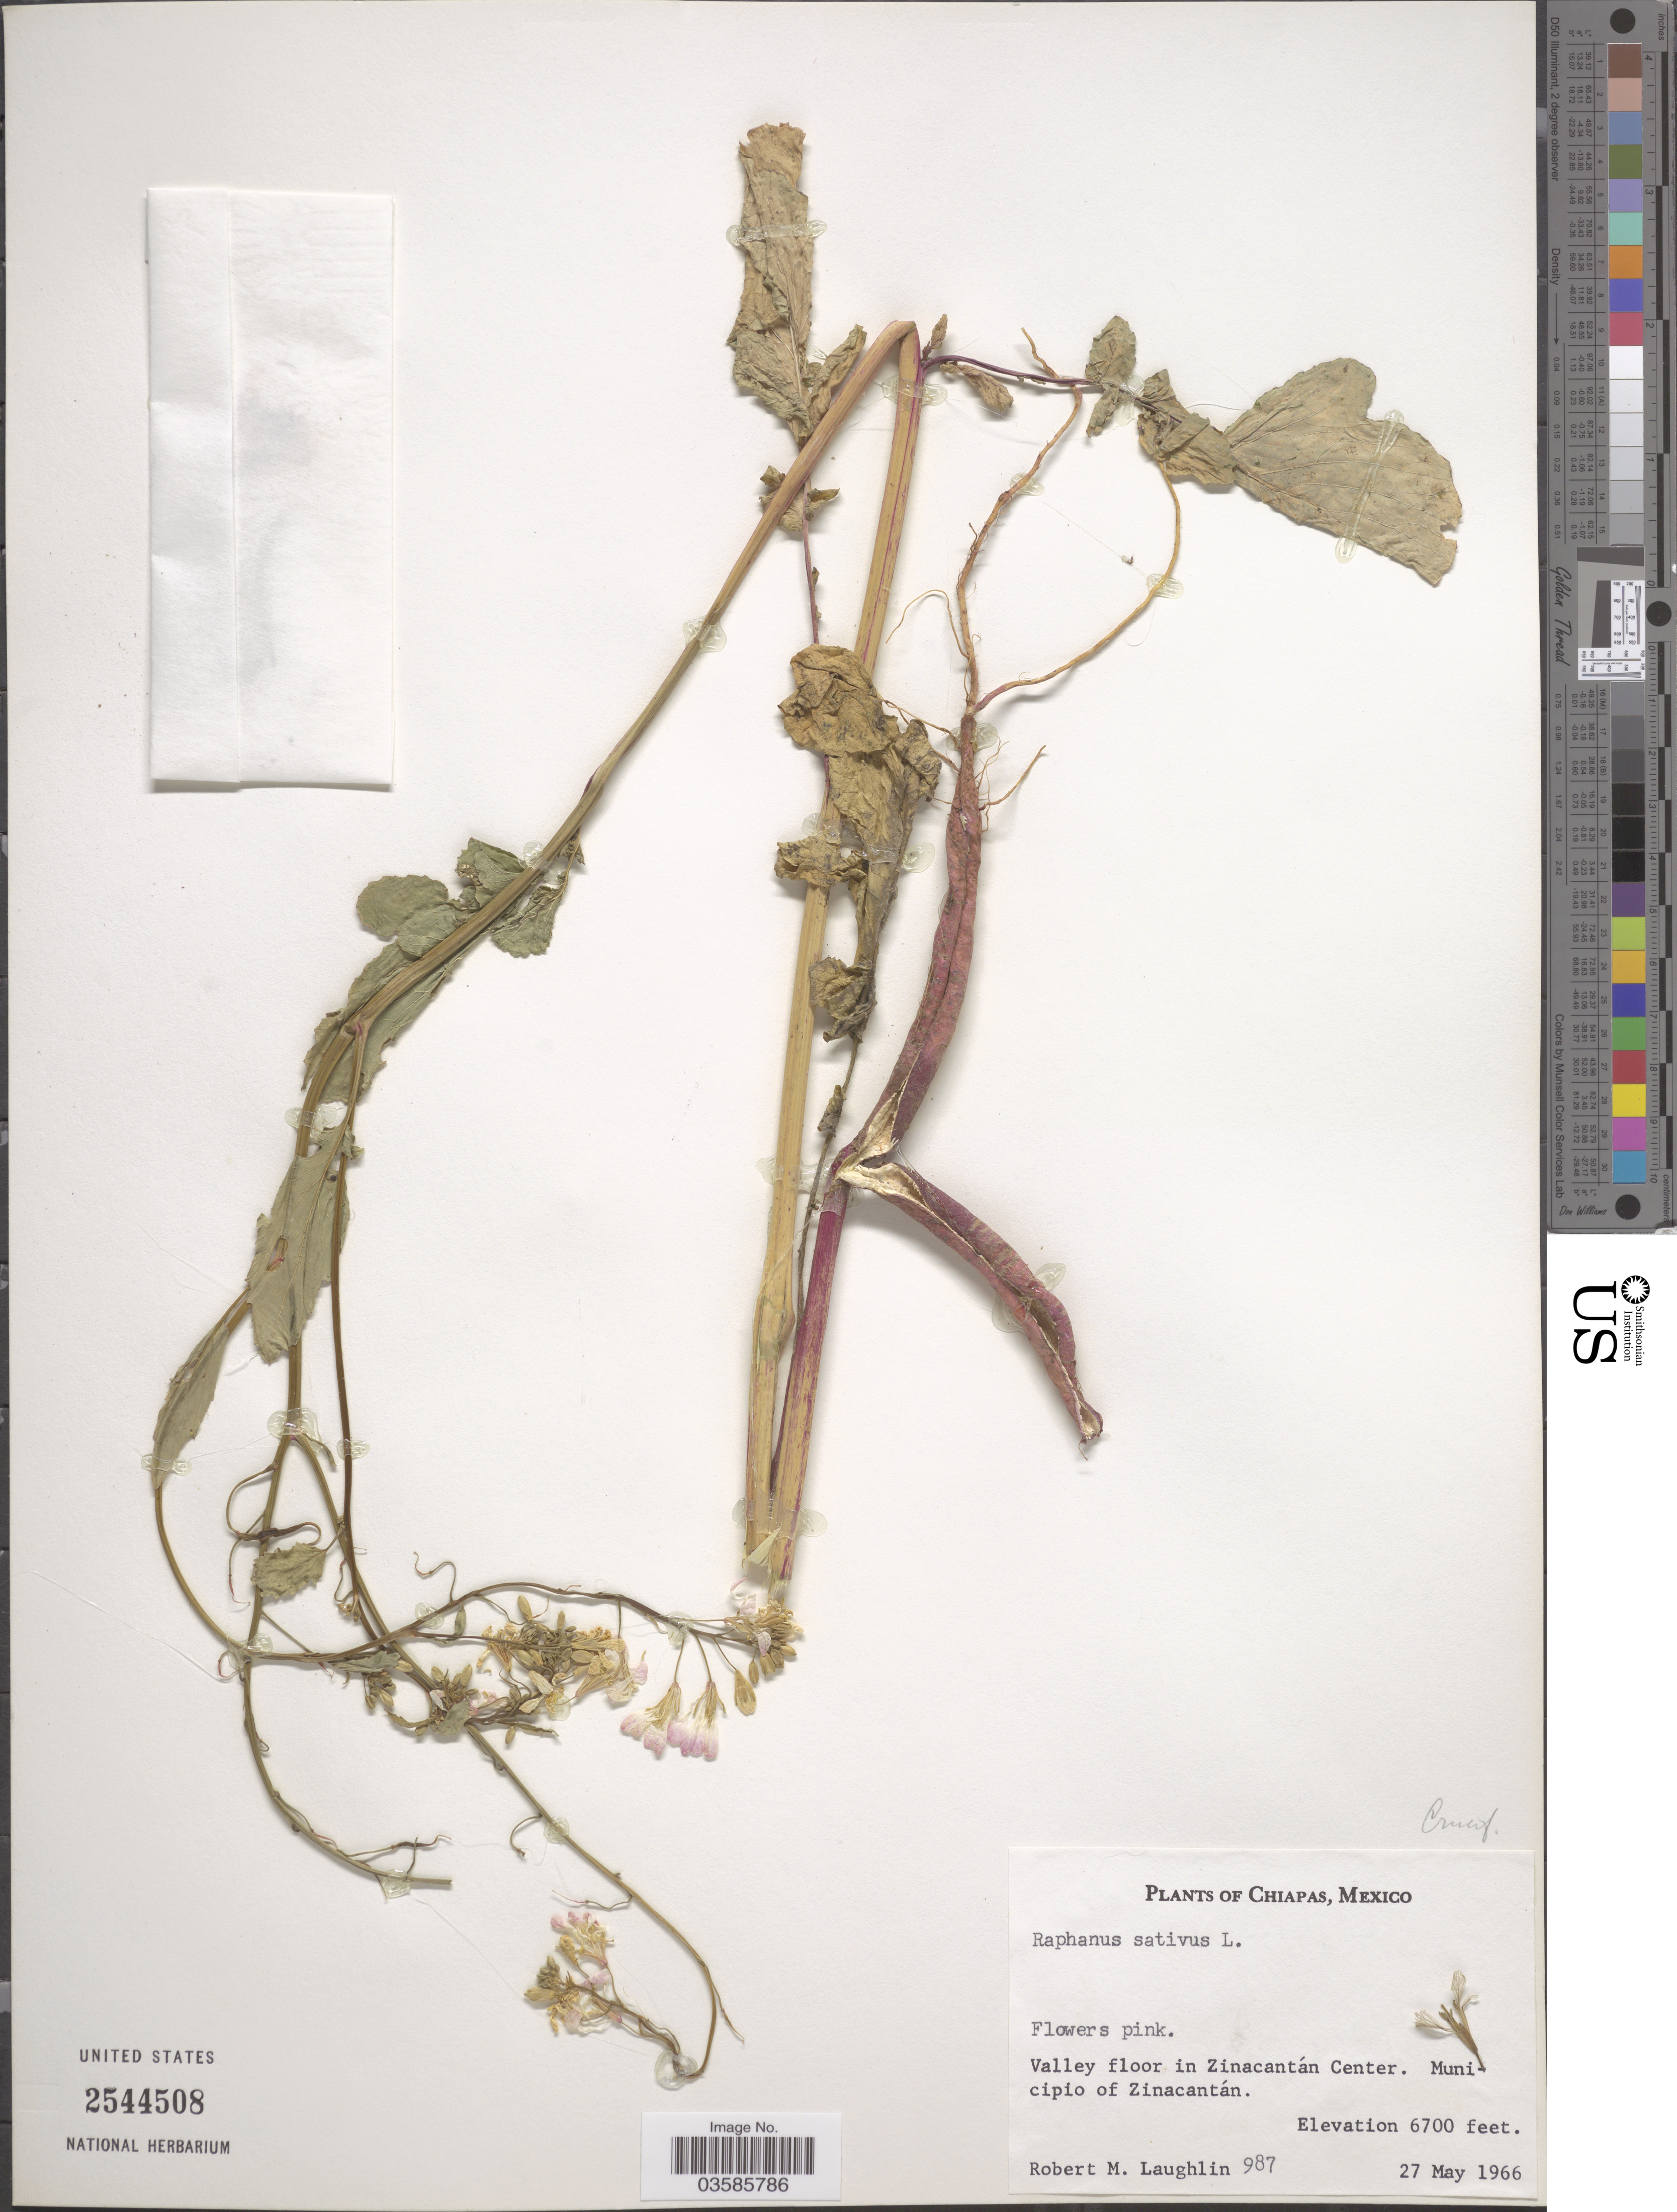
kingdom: Plantae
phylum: Tracheophyta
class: Magnoliopsida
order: Brassicales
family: Brassicaceae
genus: Raphanus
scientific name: Raphanus sativus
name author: L.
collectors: R. M. Laughlin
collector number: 987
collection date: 1966-05-27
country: Mexico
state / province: Chiapas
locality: Valley floor in Zinacantán Center. Municipio of Zinacantán.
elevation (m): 2042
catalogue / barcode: US 2544508